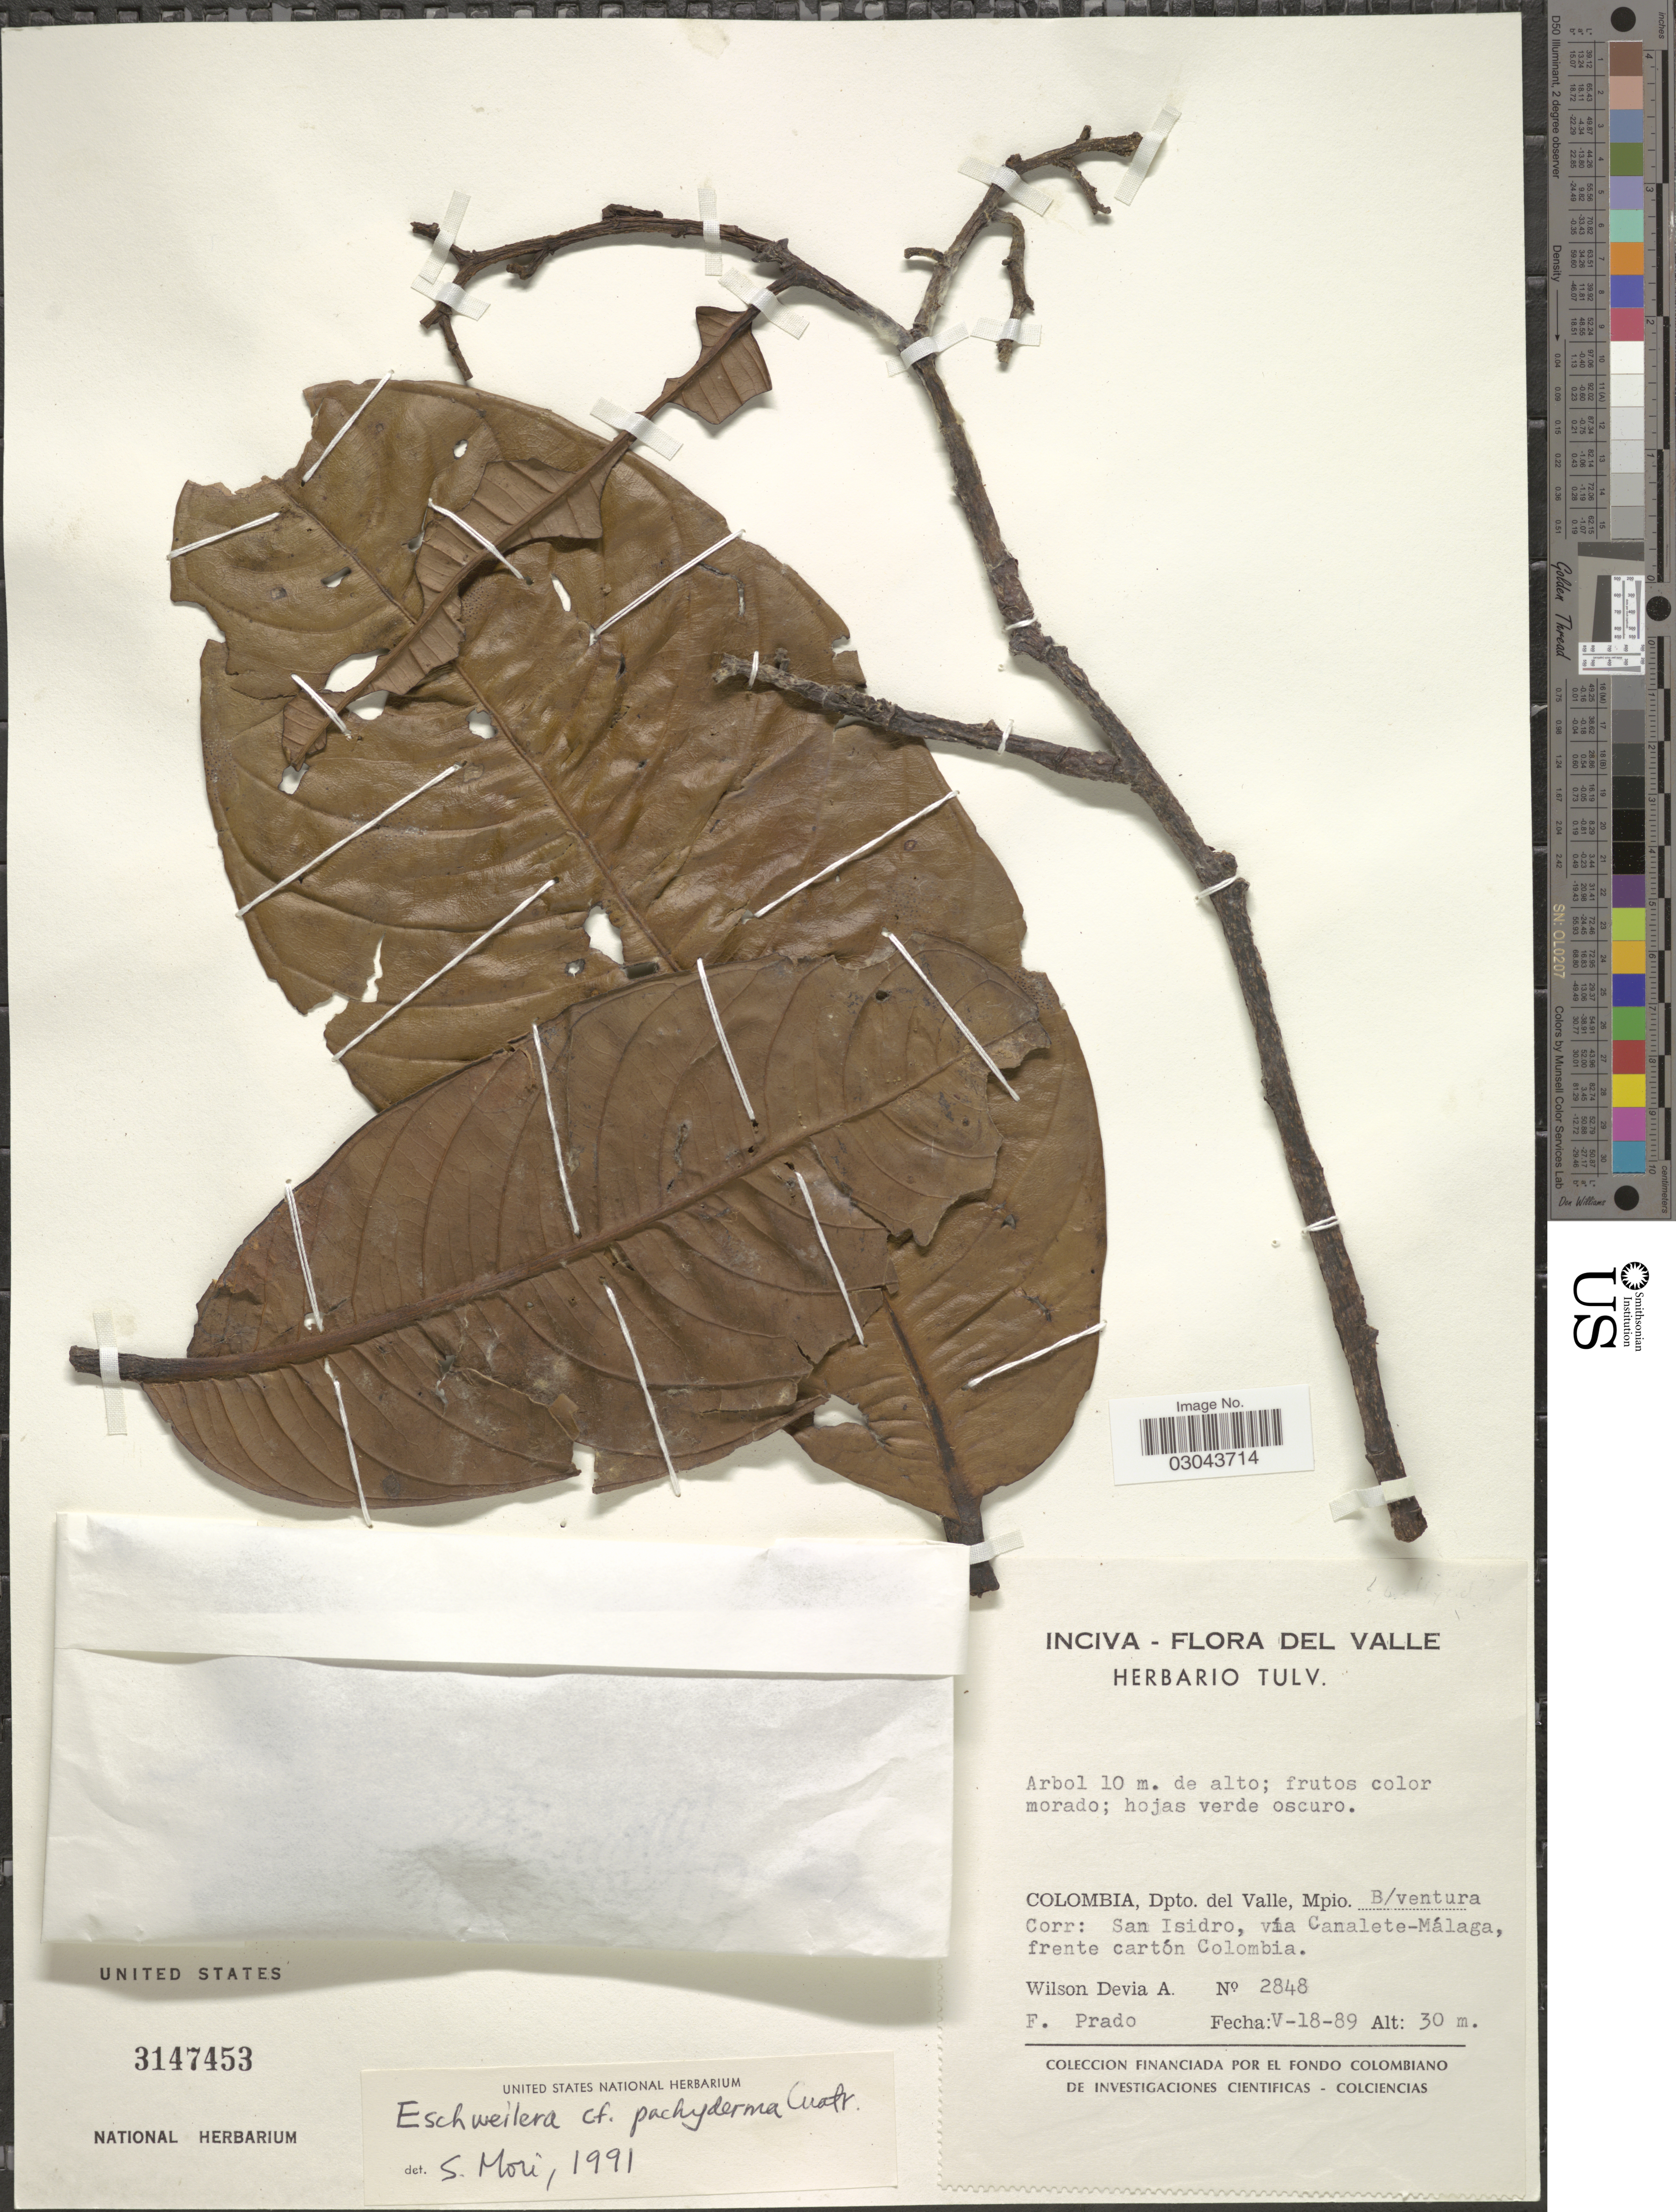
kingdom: Plantae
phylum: Tracheophyta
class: Magnoliopsida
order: Ericales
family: Lecythidaceae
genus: Eschweilera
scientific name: Eschweilera pachyderma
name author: Cuatrec.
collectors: W. Devia A. & F. Prado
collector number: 2848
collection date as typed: Transcribed d/m/y: 18/5/89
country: Colombia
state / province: Valle del Cauca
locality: Dpto. del Valle, Mpio. B/ventura Corr: San Isidro, vía Canalete-Málaga, frente cartón Colombia.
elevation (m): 30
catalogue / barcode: US 3147453